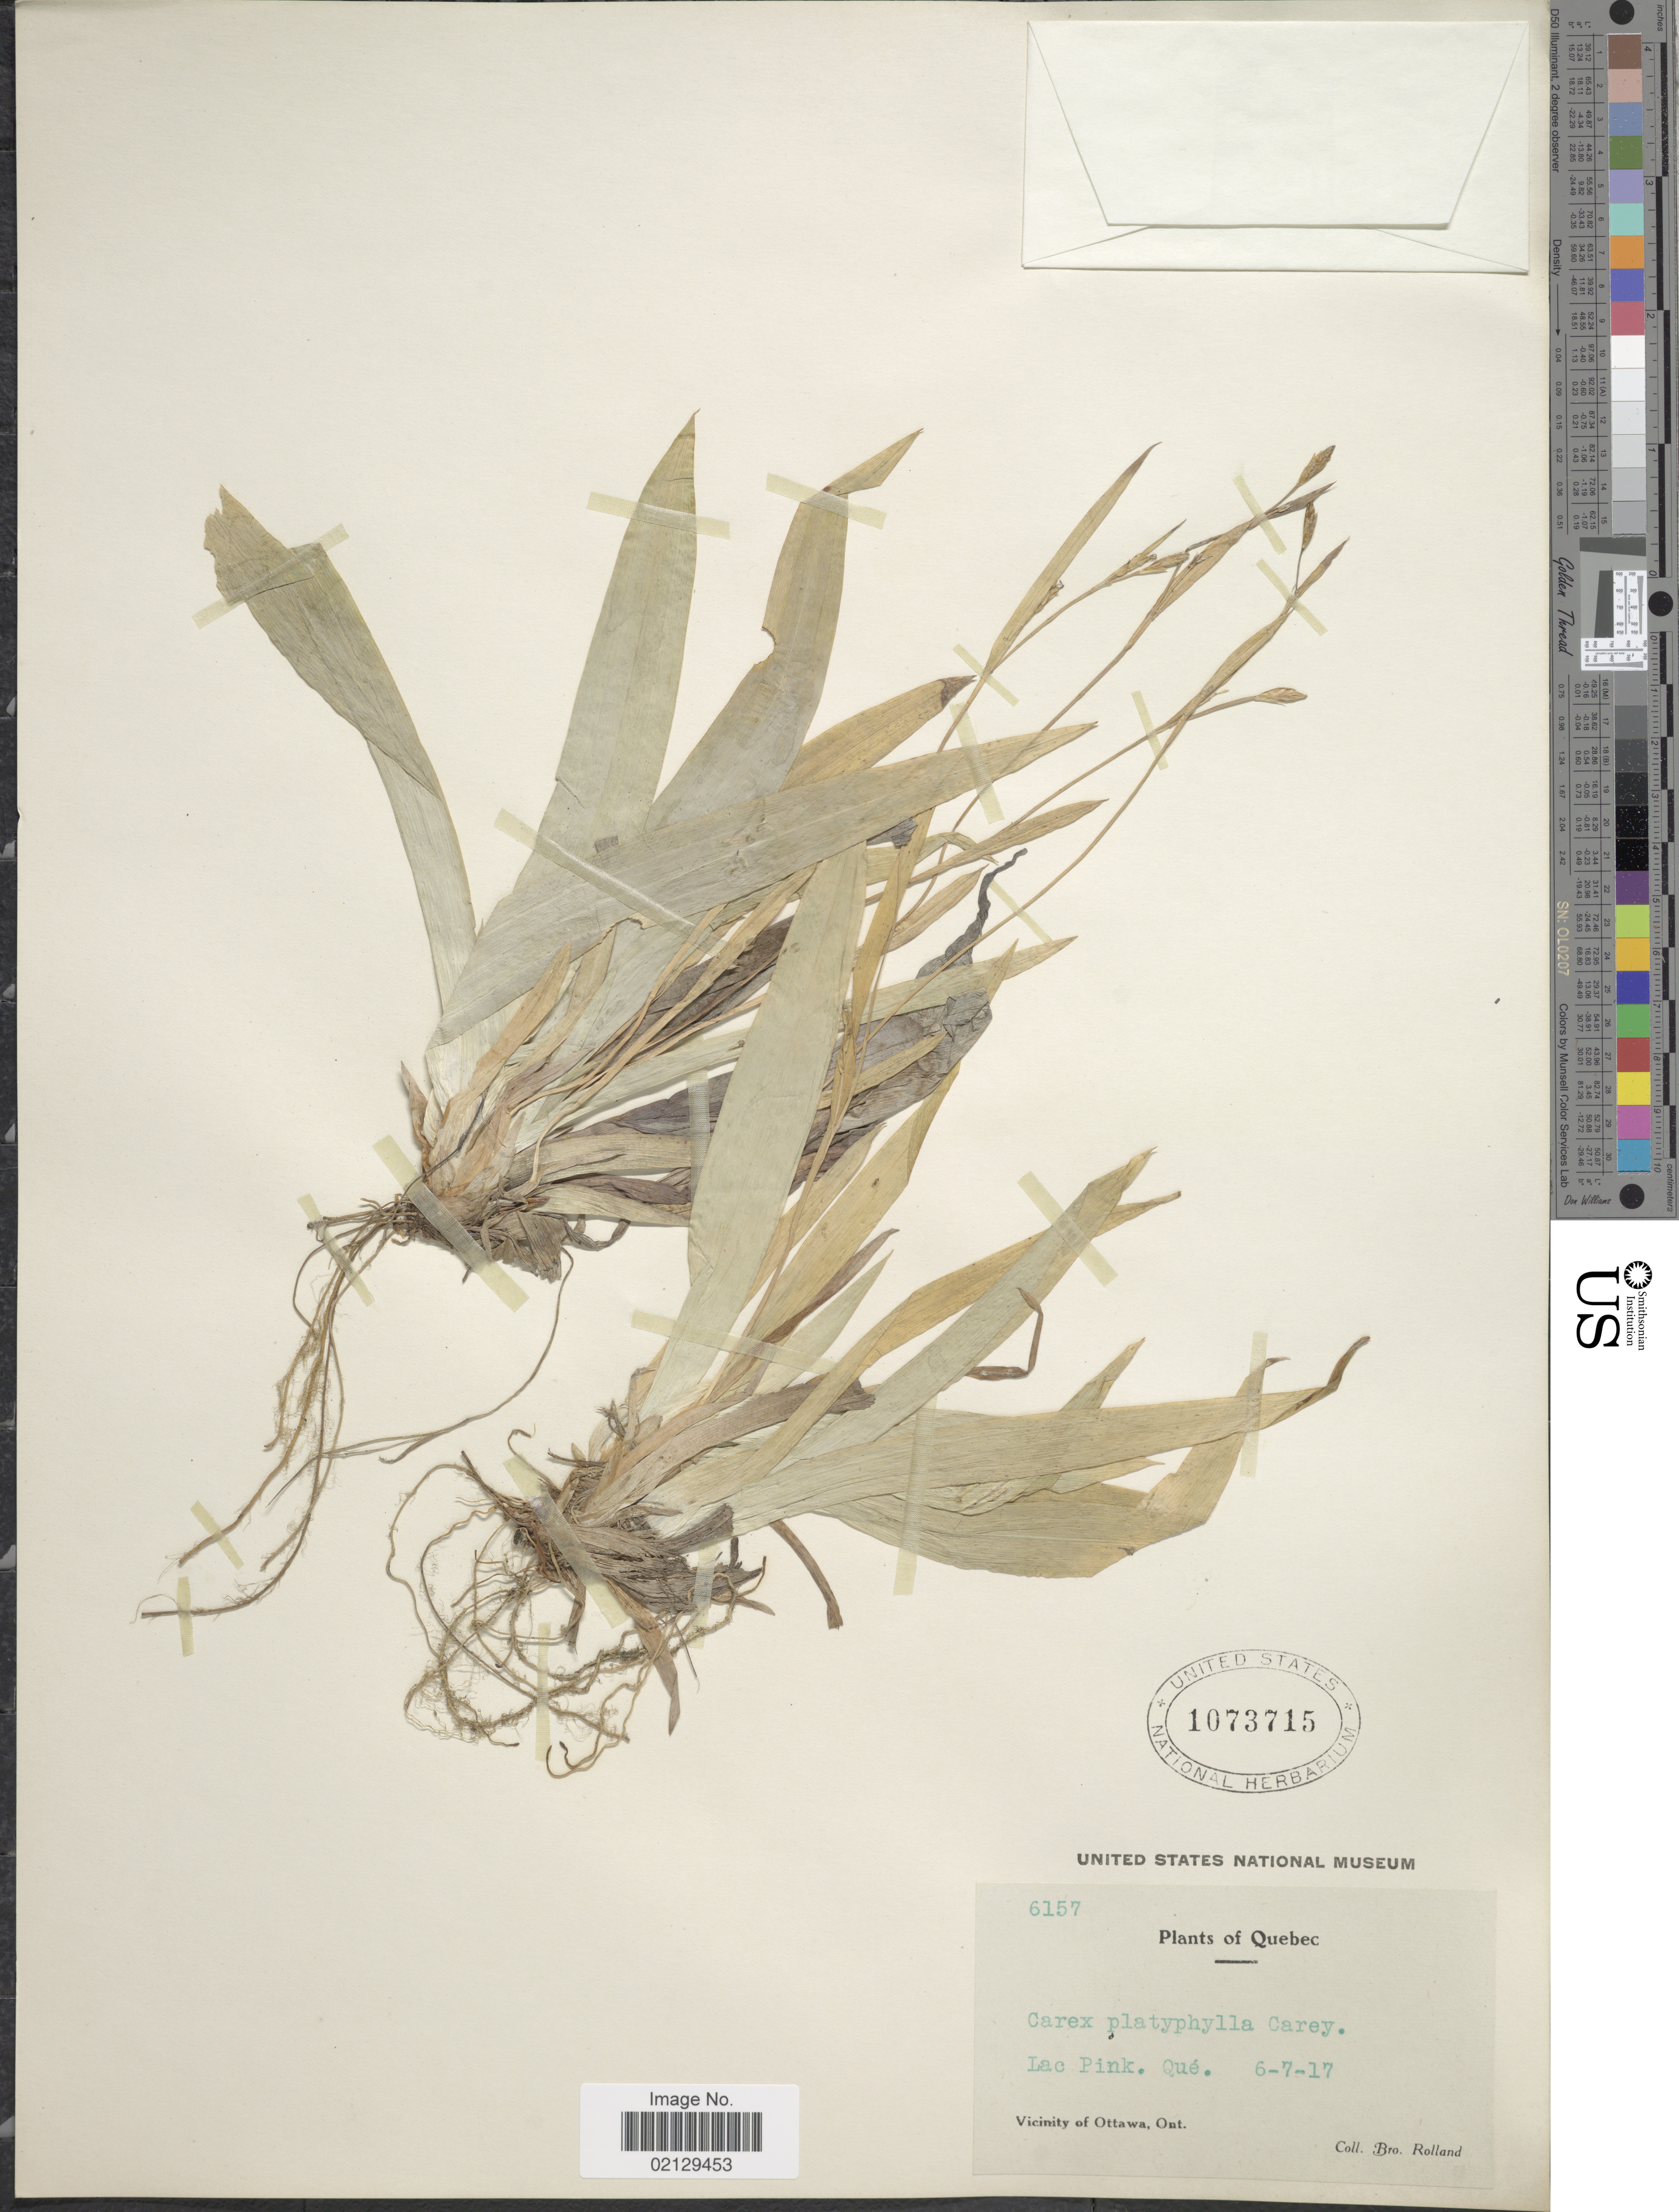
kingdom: Plantae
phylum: Tracheophyta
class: Liliopsida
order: Poales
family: Cyperaceae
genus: Carex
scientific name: Carex platyphylla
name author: J. Carey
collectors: B. Rolland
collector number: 657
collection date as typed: Transcribed d/m/y: 6/7/17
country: Canada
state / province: Quebec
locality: Lac Pink, Que.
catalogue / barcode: US 1073715